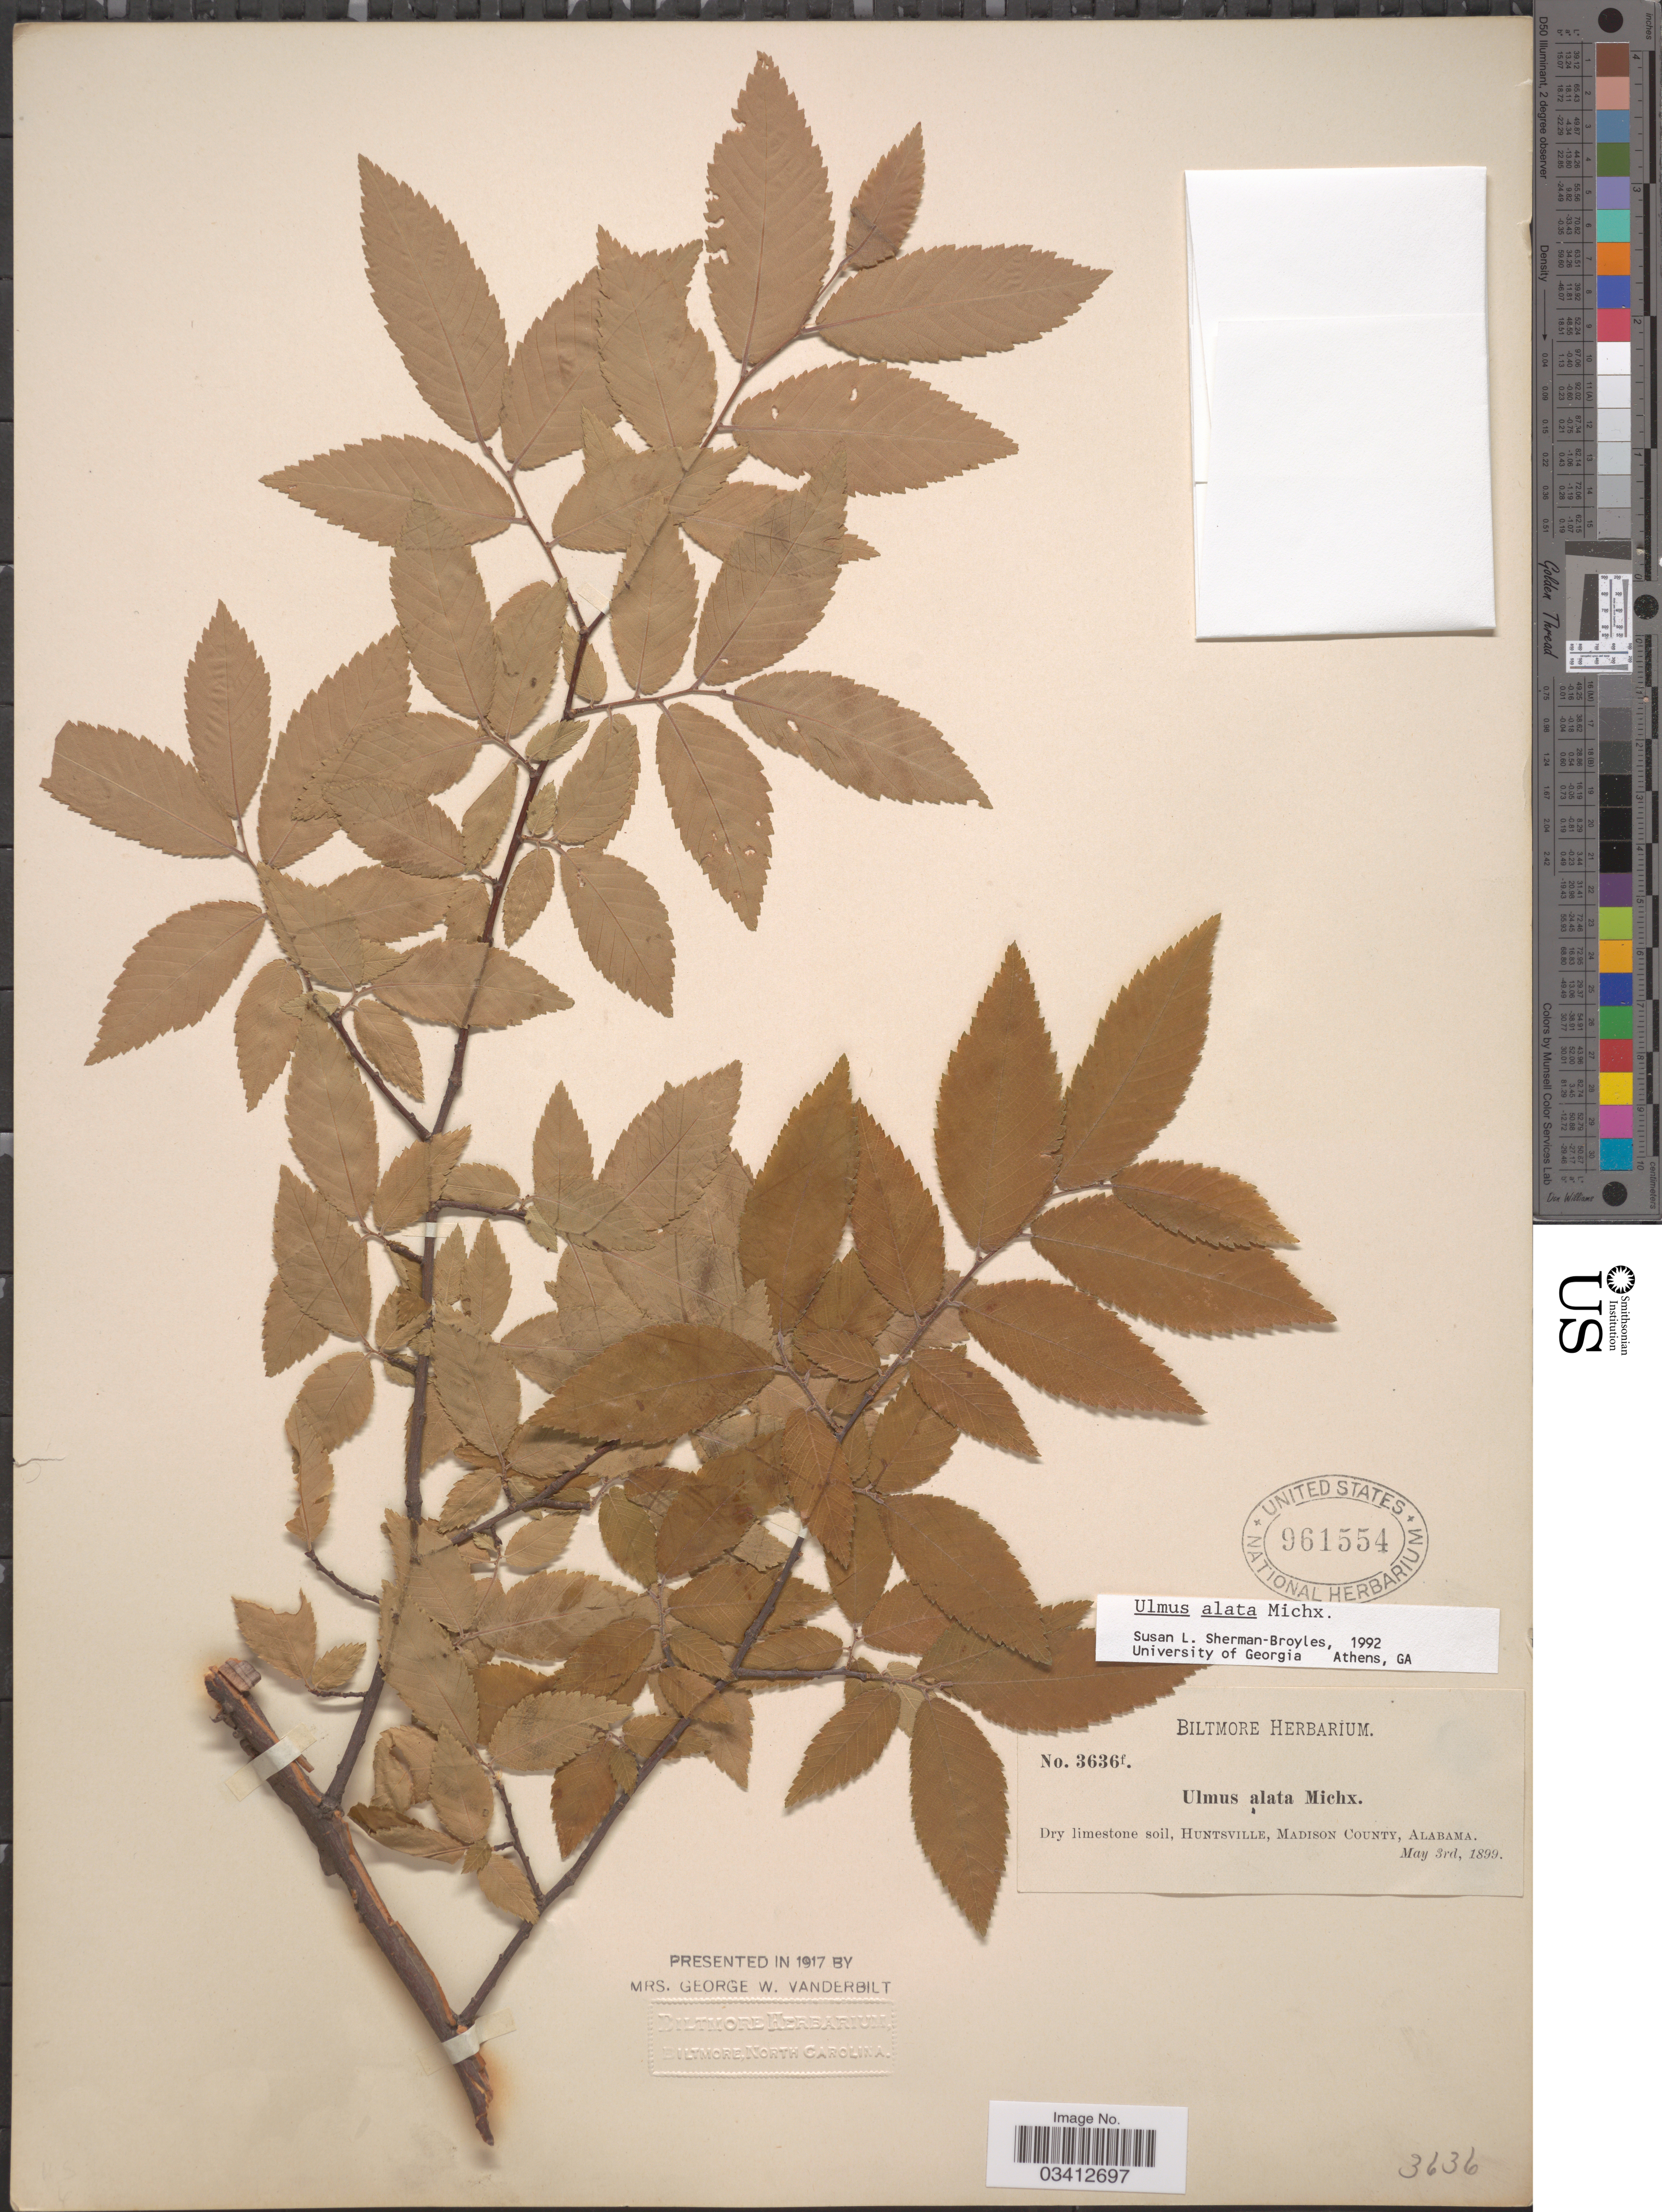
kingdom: Plantae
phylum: Tracheophyta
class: Magnoliopsida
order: Rosales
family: Ulmaceae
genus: Ulmus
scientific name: Ulmus alata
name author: Michx.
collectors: ex herb. Biltmore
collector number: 3636f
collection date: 1899-05-03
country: United States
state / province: Alabama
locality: Huntsville, Madison County.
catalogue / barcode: US 961554